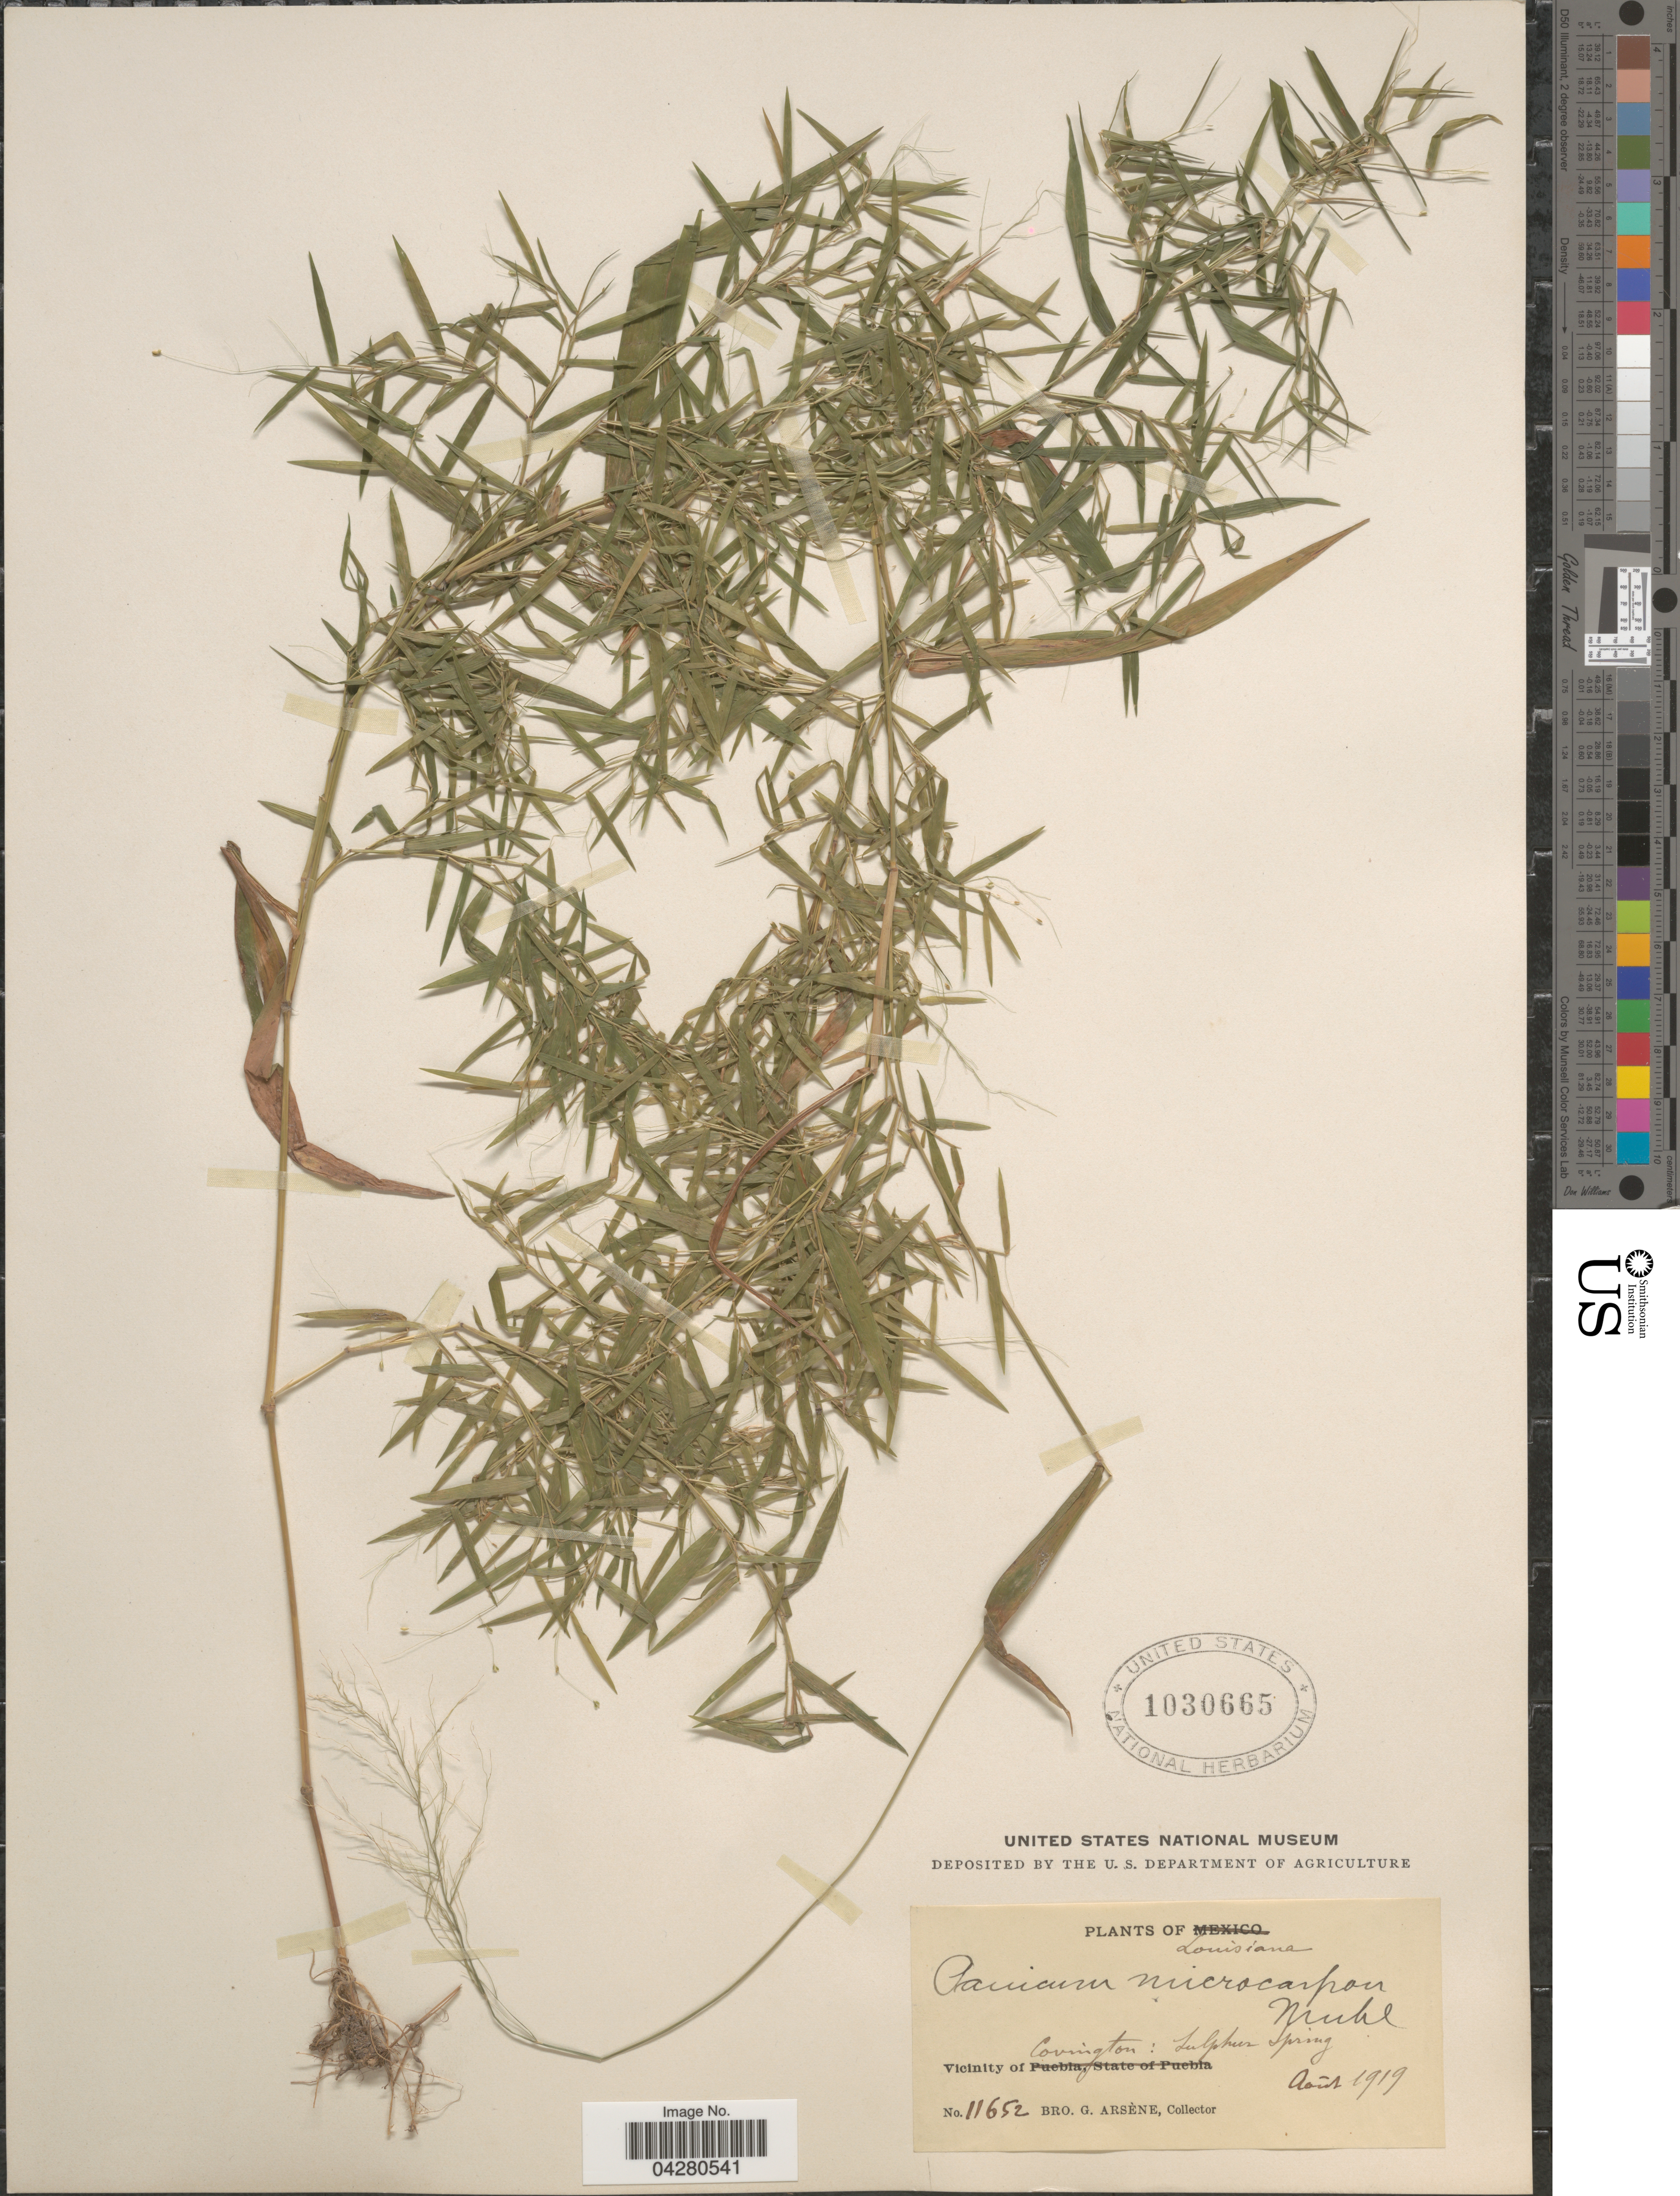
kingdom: Plantae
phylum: Tracheophyta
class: Liliopsida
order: Poales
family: Poaceae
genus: Dichanthelium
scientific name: Dichanthelium dichotomum var. dichotomum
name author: (L.) Gould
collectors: Bro. G. Arsène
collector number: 11652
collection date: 1919-08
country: United States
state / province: Louisiana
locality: Vicinity of Covington: Sulphur Spring.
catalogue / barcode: US 1030665